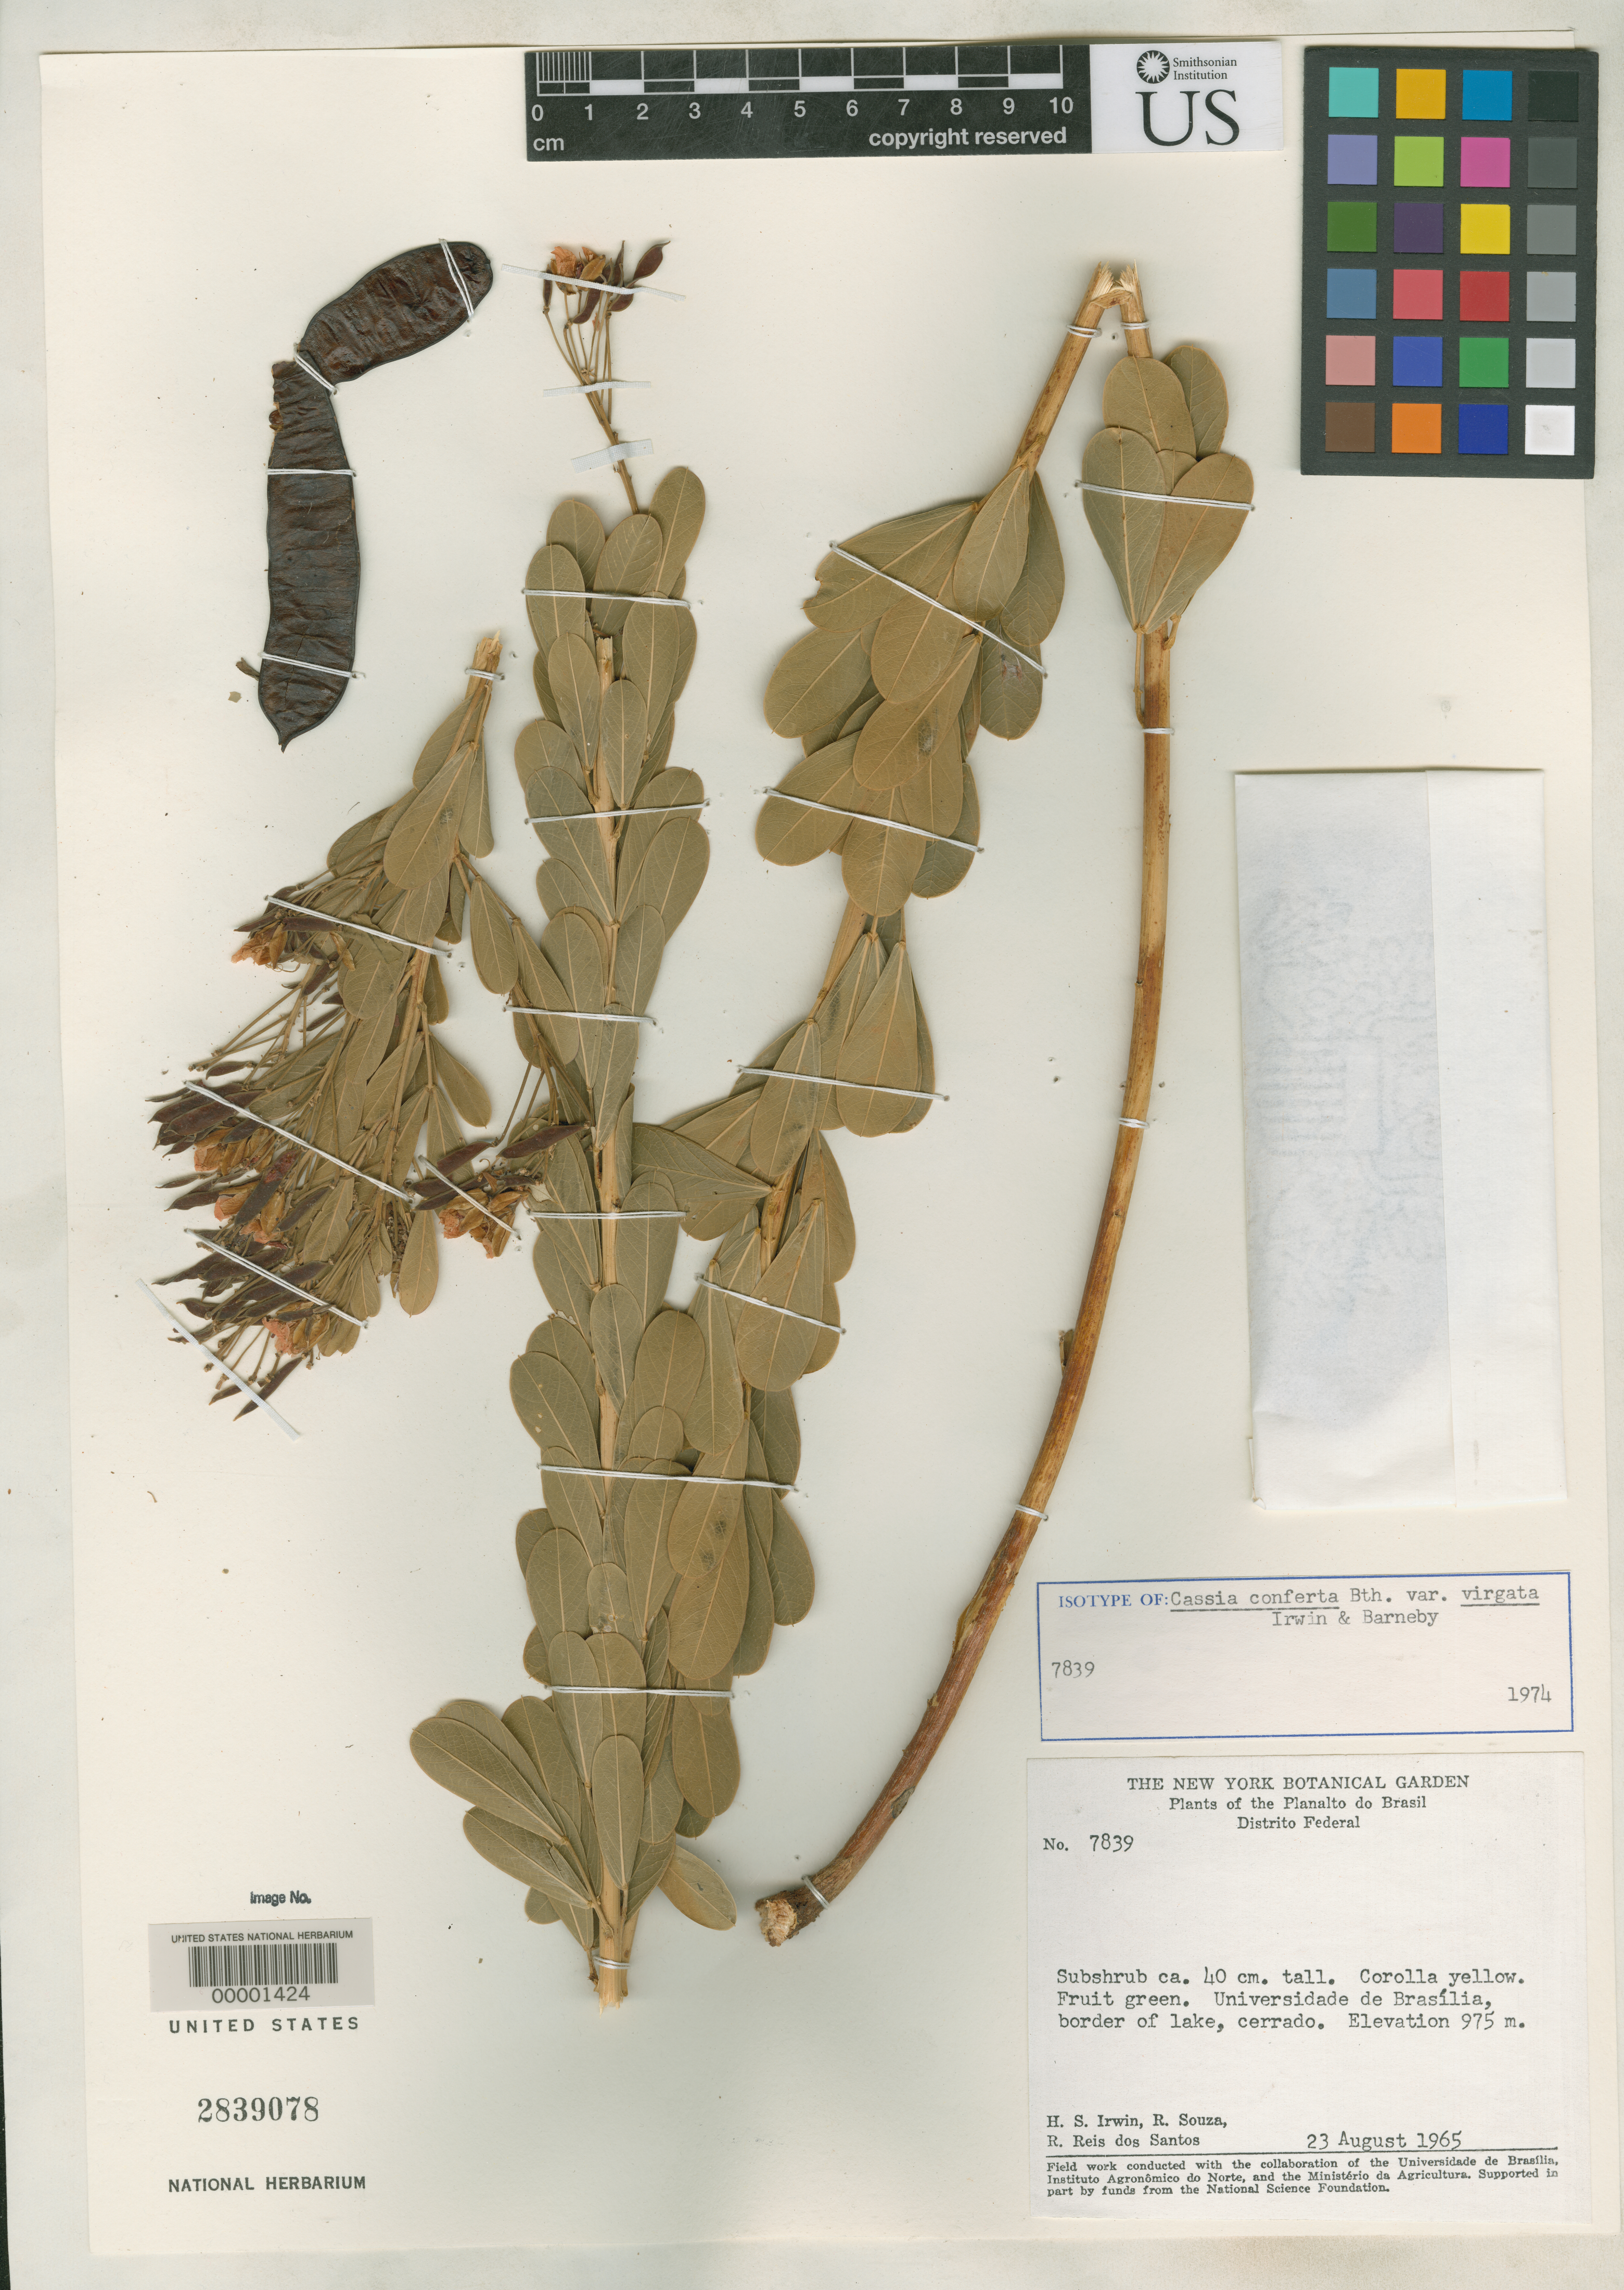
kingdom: Plantae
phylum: Tracheophyta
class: Magnoliopsida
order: Fabales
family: Fabaceae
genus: Cassia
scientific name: Cassia conferta var. virgata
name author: H.S. Irwin & Barneby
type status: Isotype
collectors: H. Irwin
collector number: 7839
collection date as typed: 23 Aug 1965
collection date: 1965-08-23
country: Brazil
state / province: Distrito Federal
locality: Shore of lake at Universidade de Brasilia.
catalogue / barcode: US 2839078